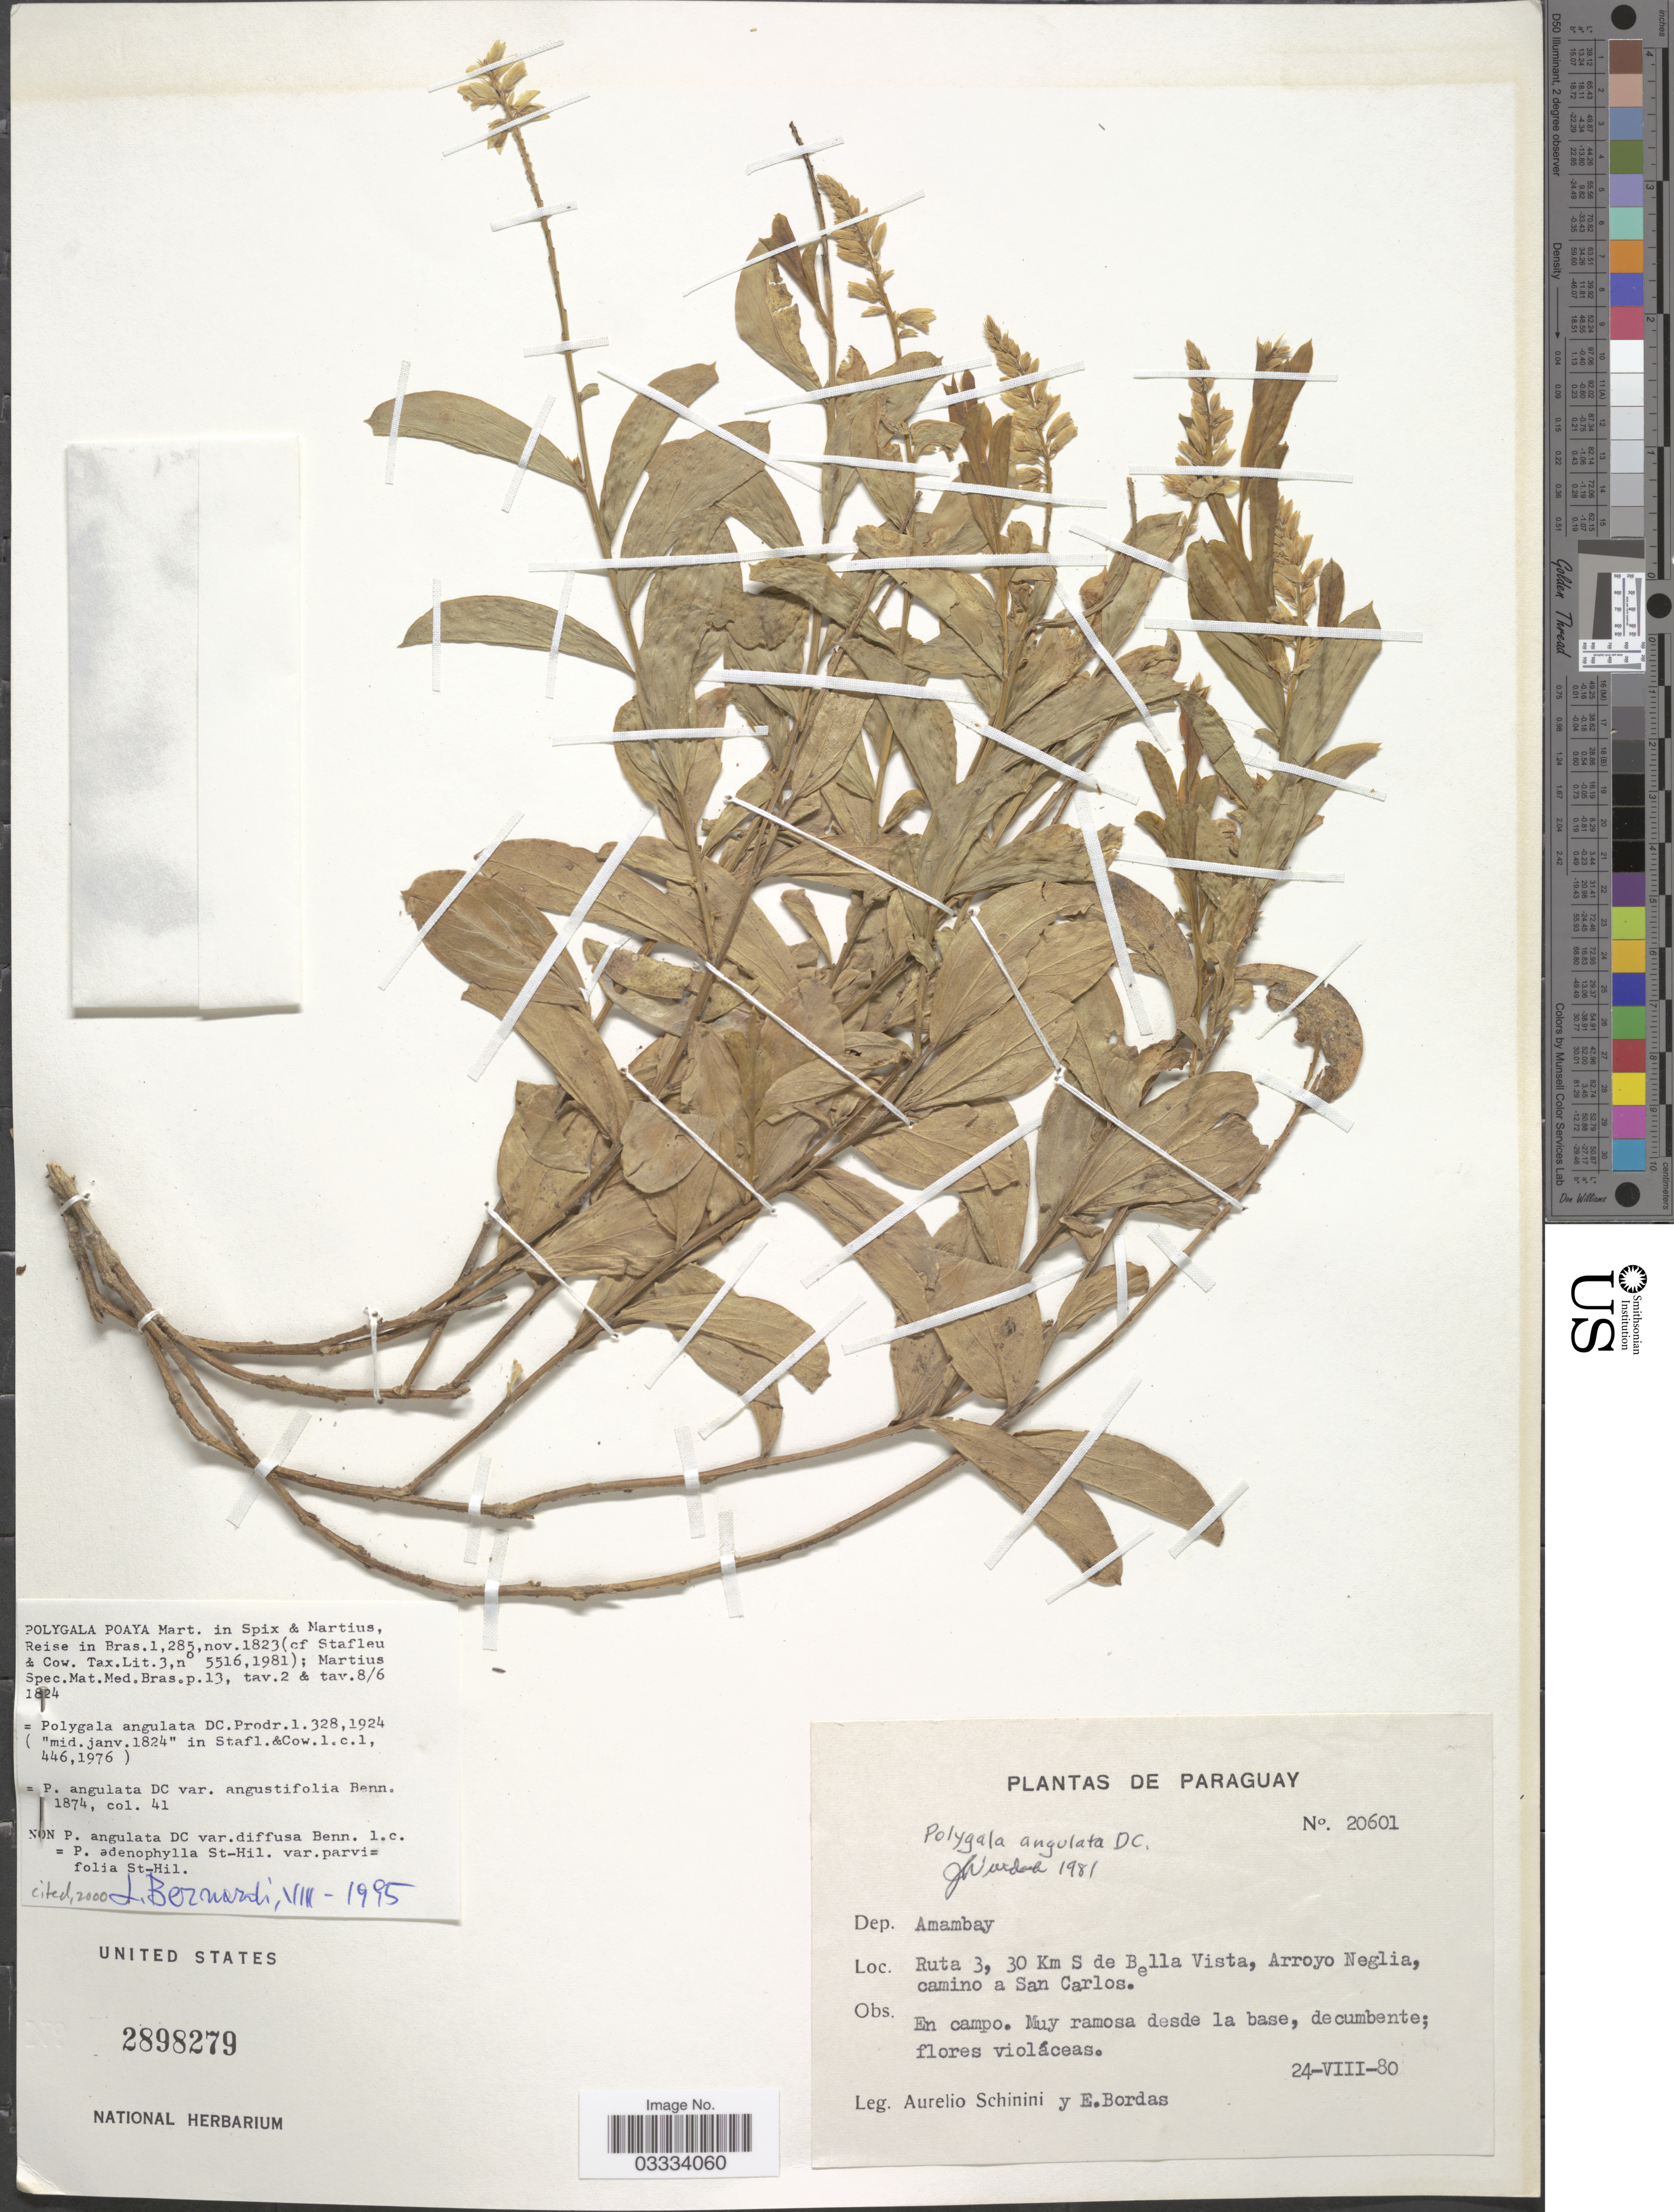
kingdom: Plantae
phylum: Tracheophyta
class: Magnoliopsida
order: Fabales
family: Polygalaceae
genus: Polygala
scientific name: Polygala poaya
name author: Mart.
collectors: A. Schinini & E. Bordas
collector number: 20601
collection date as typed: Transcribed d/m/y: 24/8/80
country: Paraguay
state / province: Amambay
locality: Dep. Amambay. Ruta 3, 30 Km S de Bella Vista, Arroyo Neglia, camino a San Carlos.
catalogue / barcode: US 2898279